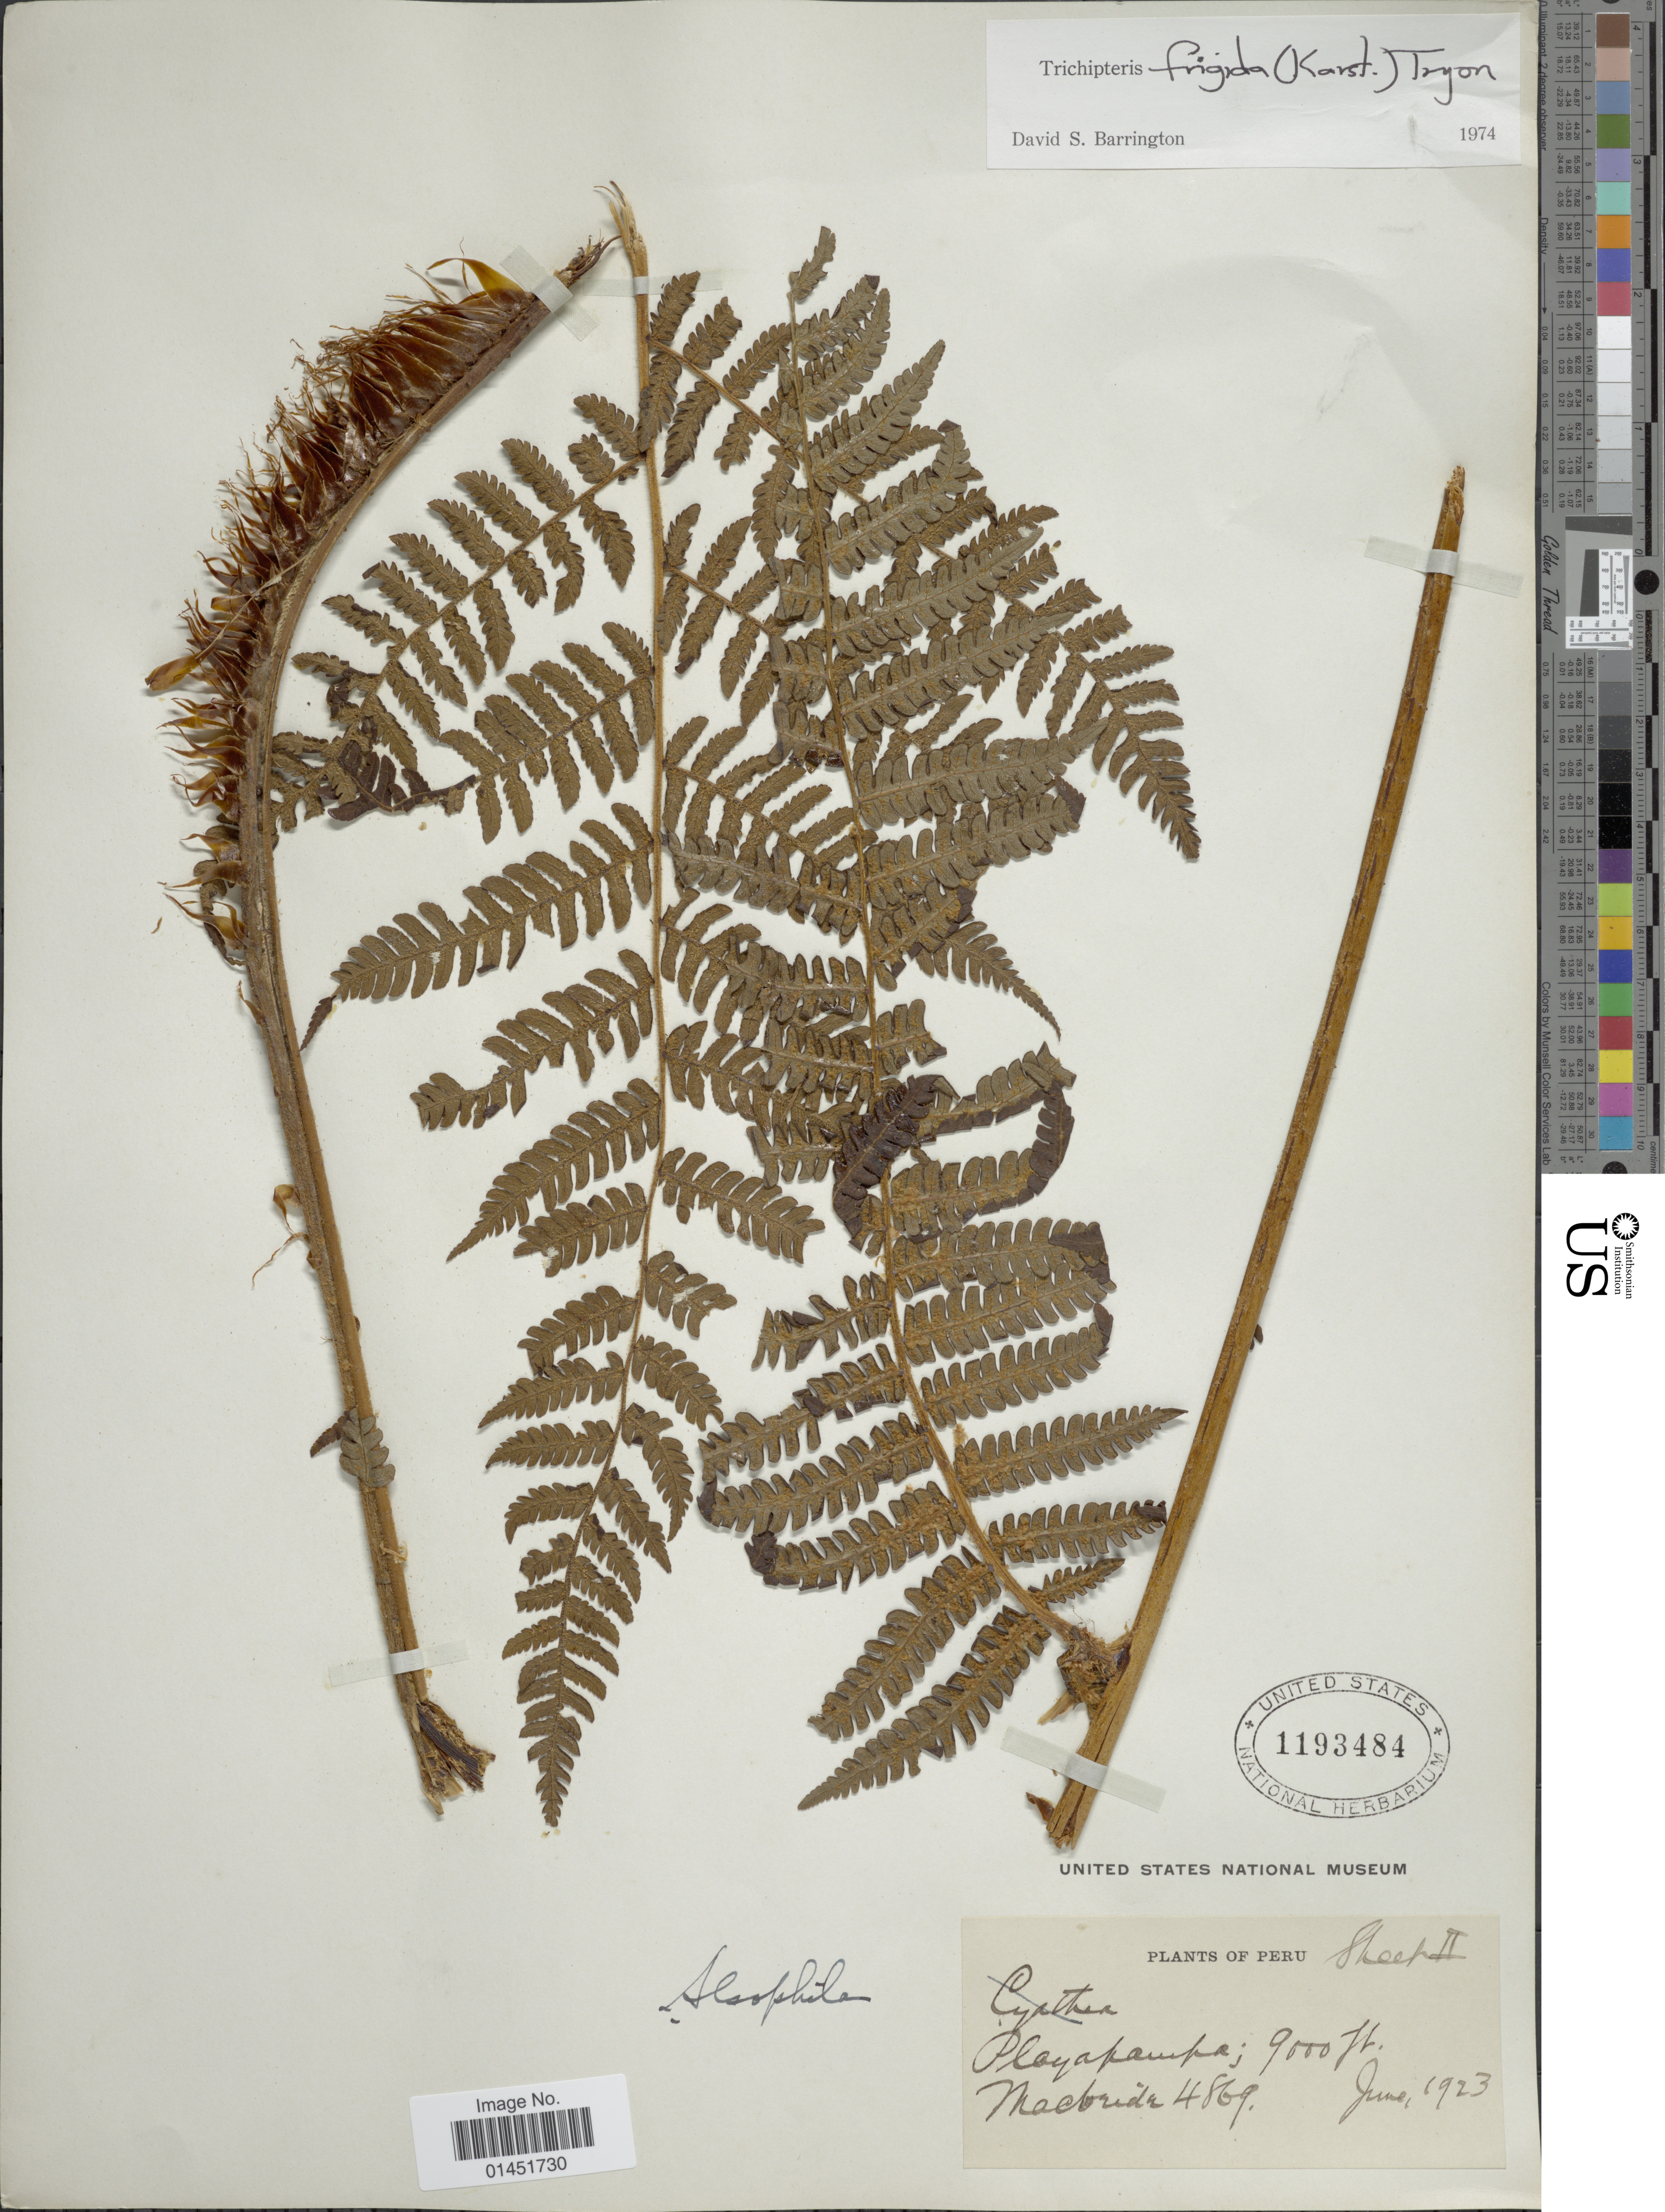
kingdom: Plantae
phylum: Tracheophyta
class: Polypodiopsida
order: Cyatheales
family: Cyatheaceae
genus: Cyathea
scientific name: Cyathea frigida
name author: (H. Karst.) Domin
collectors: J. F. Macbride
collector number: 4869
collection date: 1923-06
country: Peru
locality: Playapampa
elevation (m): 2743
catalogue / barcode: US 1193484